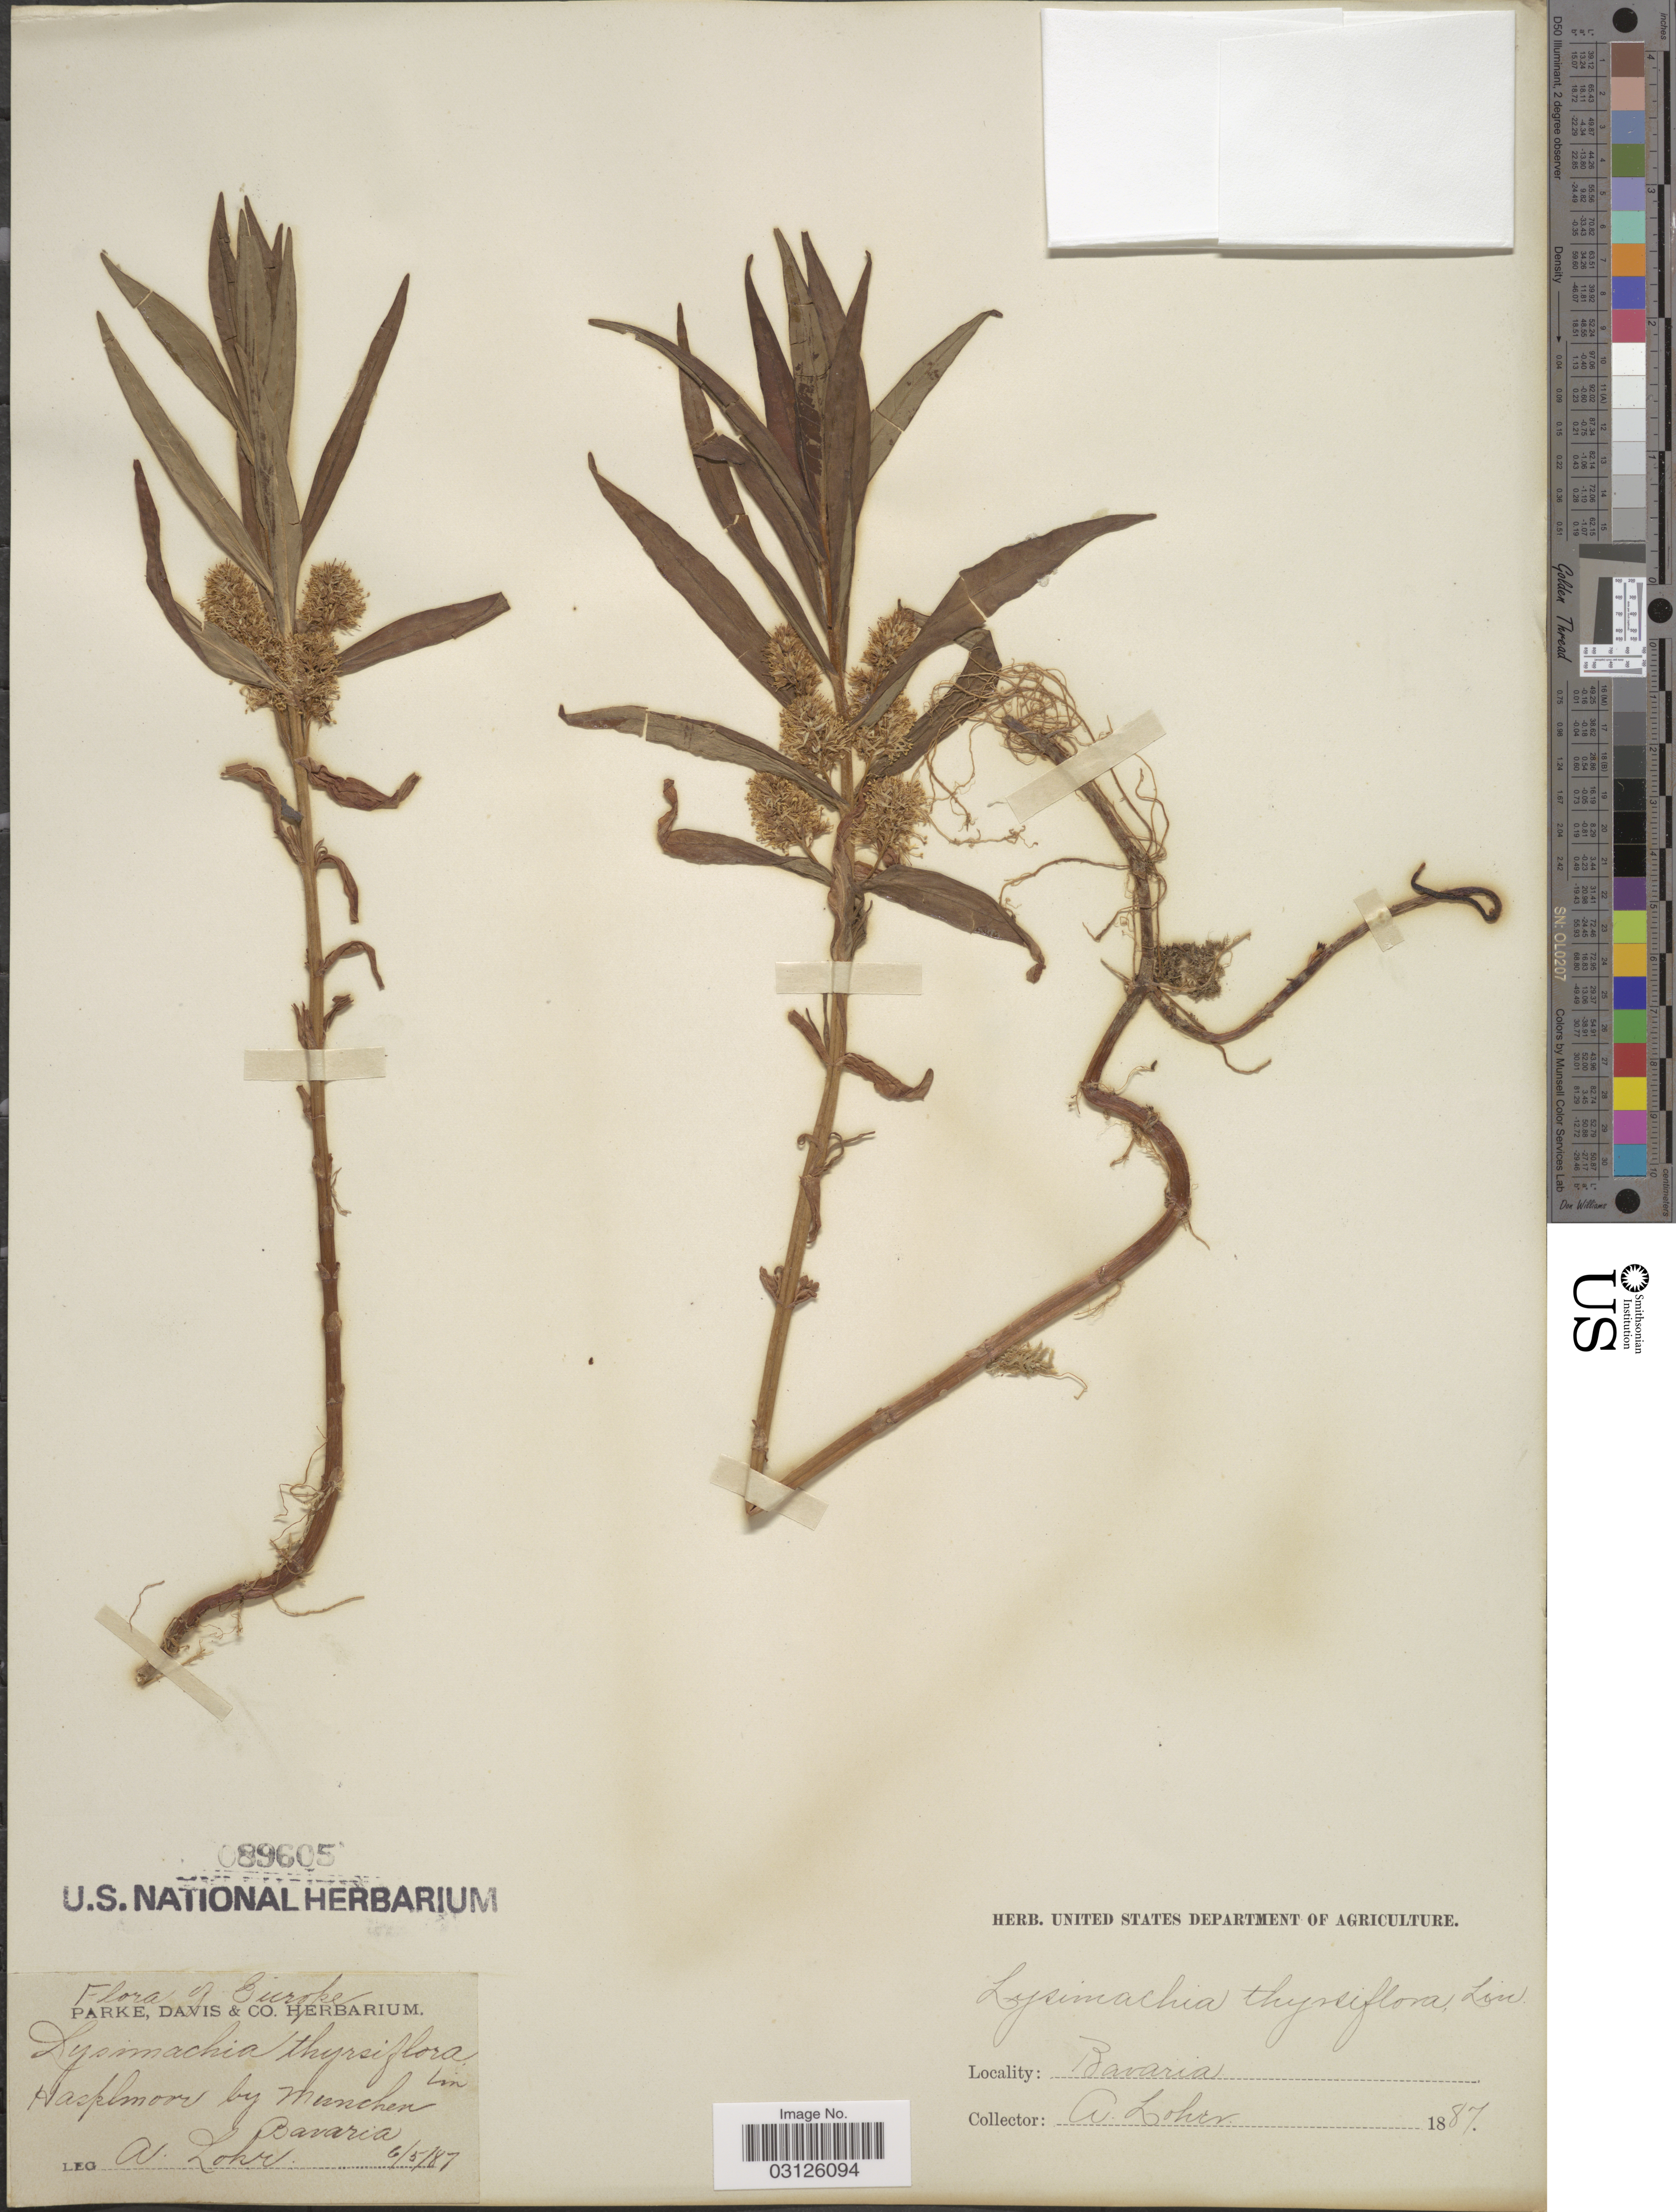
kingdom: Plantae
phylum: Tracheophyta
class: Magnoliopsida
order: Ericales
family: Primulaceae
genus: Lysimachia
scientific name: Lysimachia thyrsiflora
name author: L.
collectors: A. Lohr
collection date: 1887-05-06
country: Germany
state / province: Bayern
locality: Hasplmoor by Munchen, Bavaria.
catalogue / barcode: US 89605